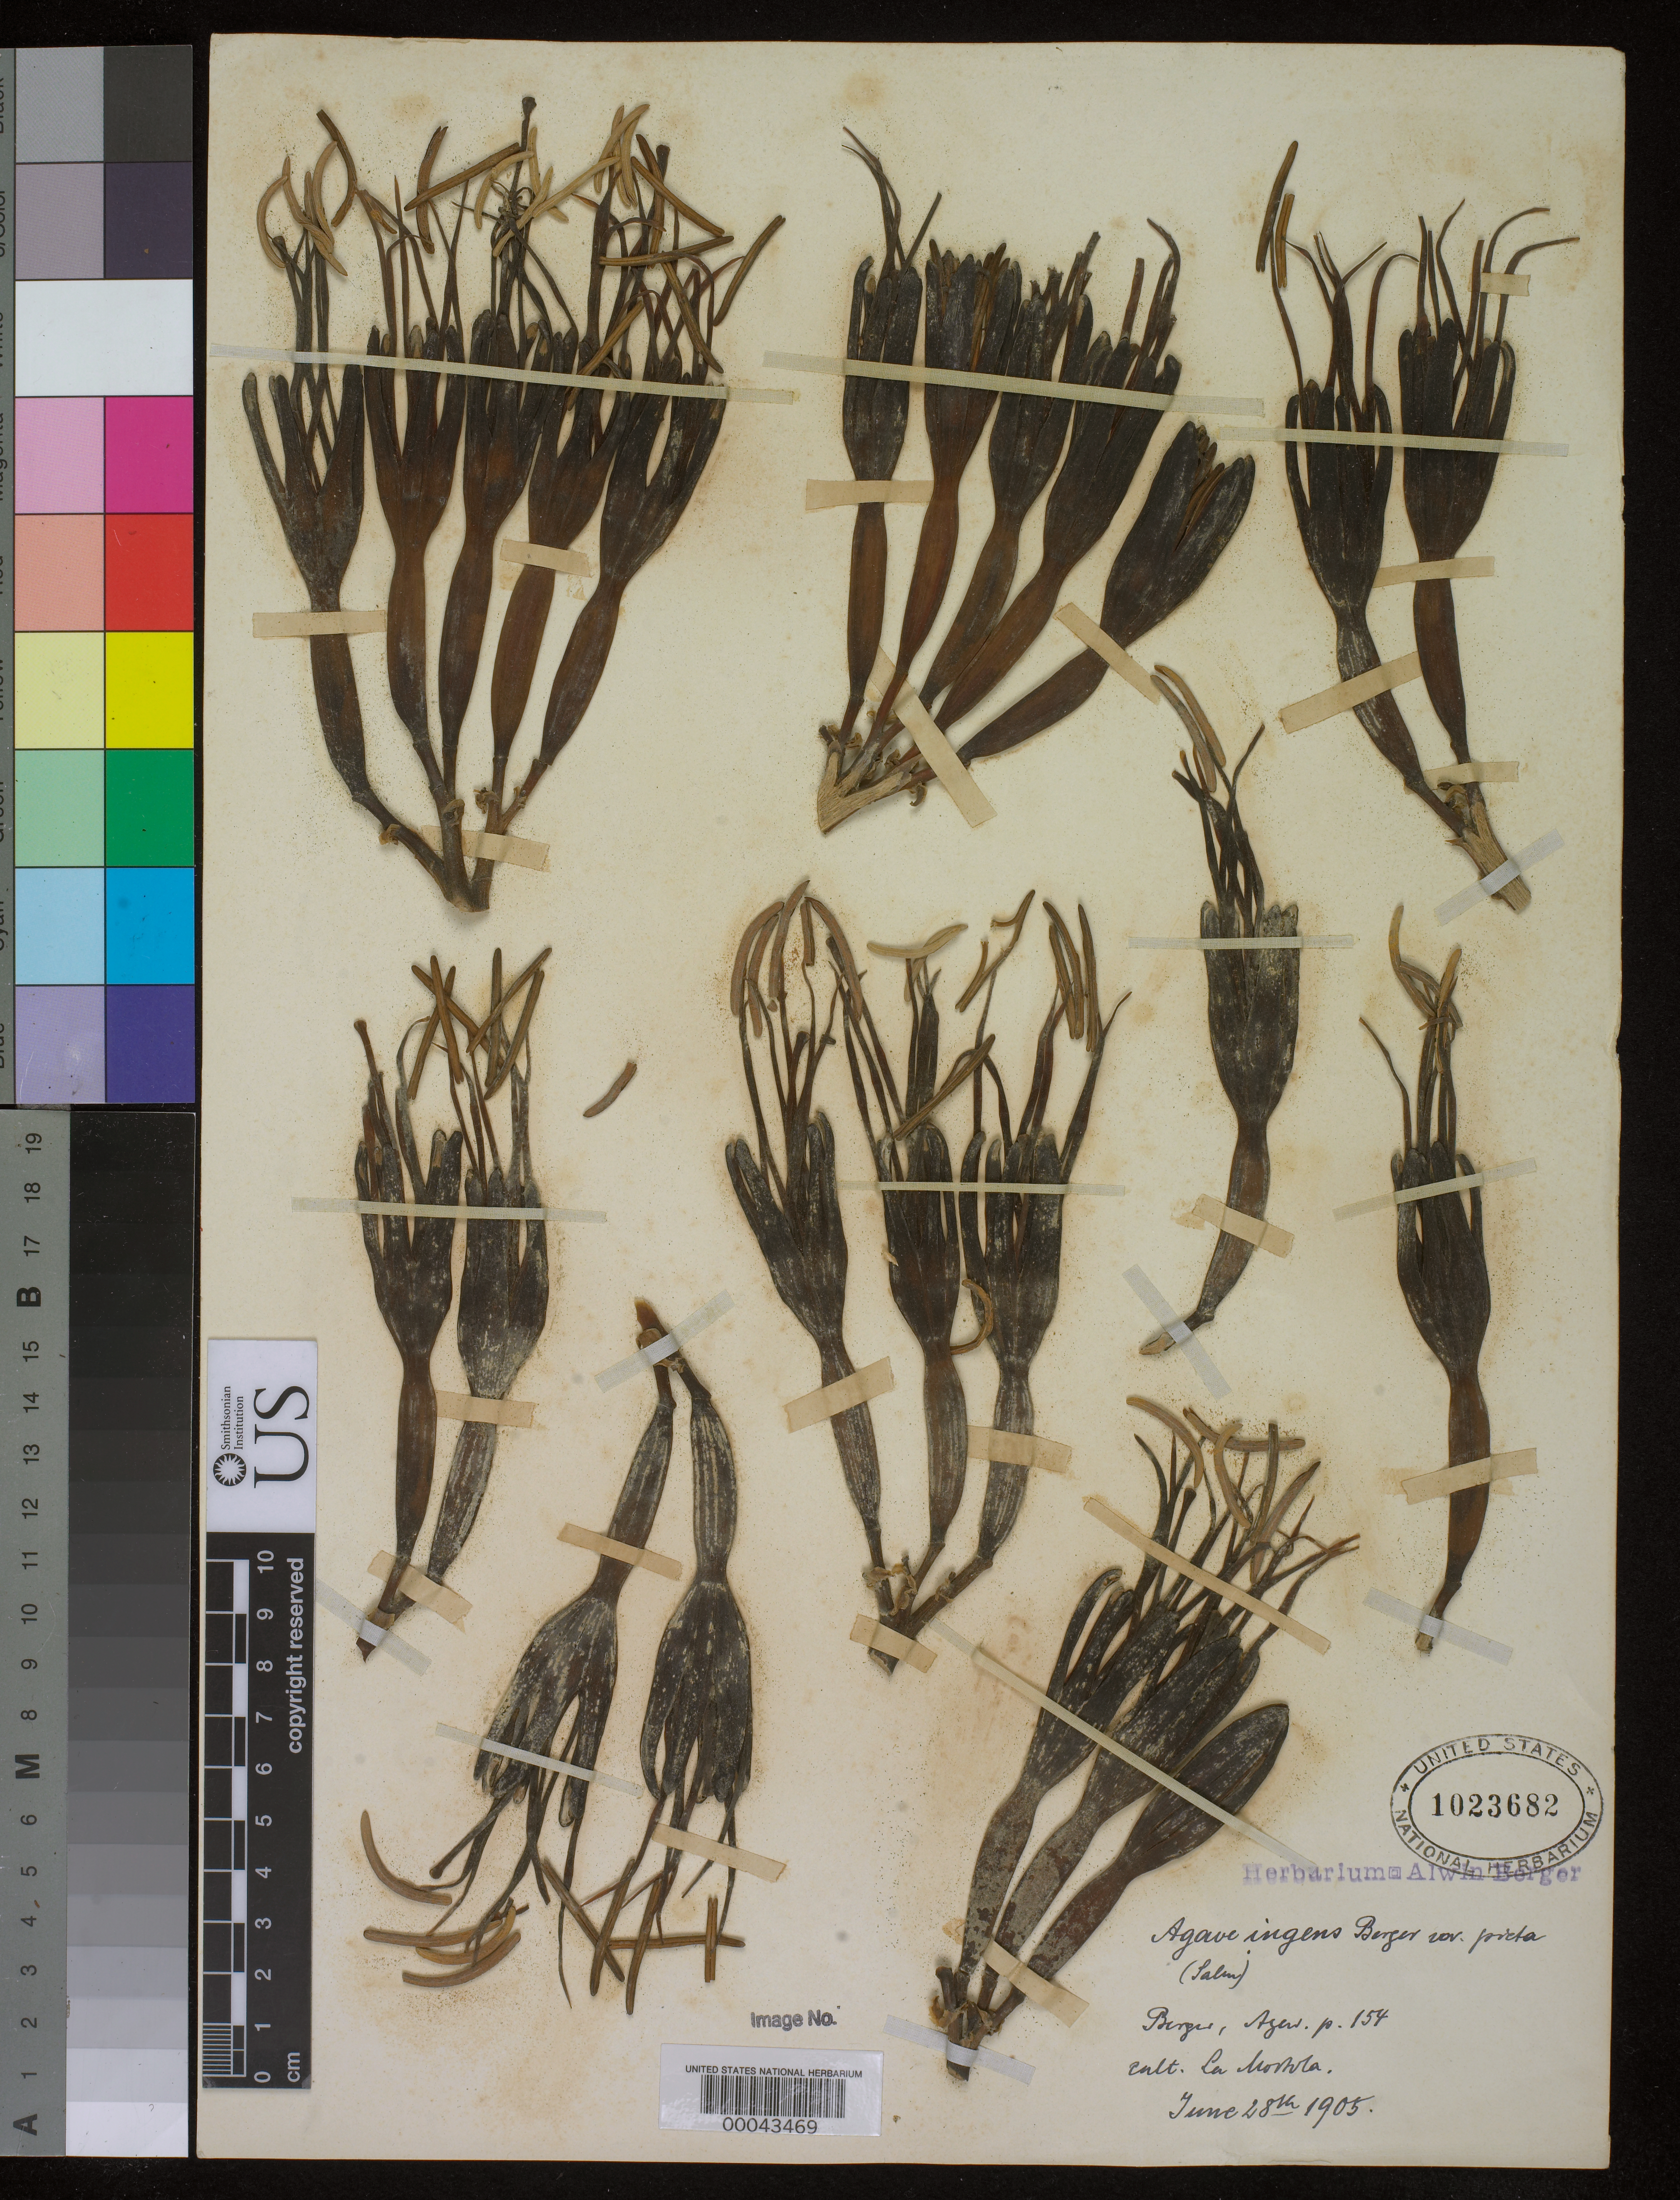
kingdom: Plantae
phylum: Tracheophyta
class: Liliopsida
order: Asparagales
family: Asparagaceae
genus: Agave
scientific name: Agave americana var. picta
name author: (Salm-Dyck) A. Terracc.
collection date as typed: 28 Jun 1905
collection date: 1905-06-28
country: Mexico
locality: E of Monserrat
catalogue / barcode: US 1023682